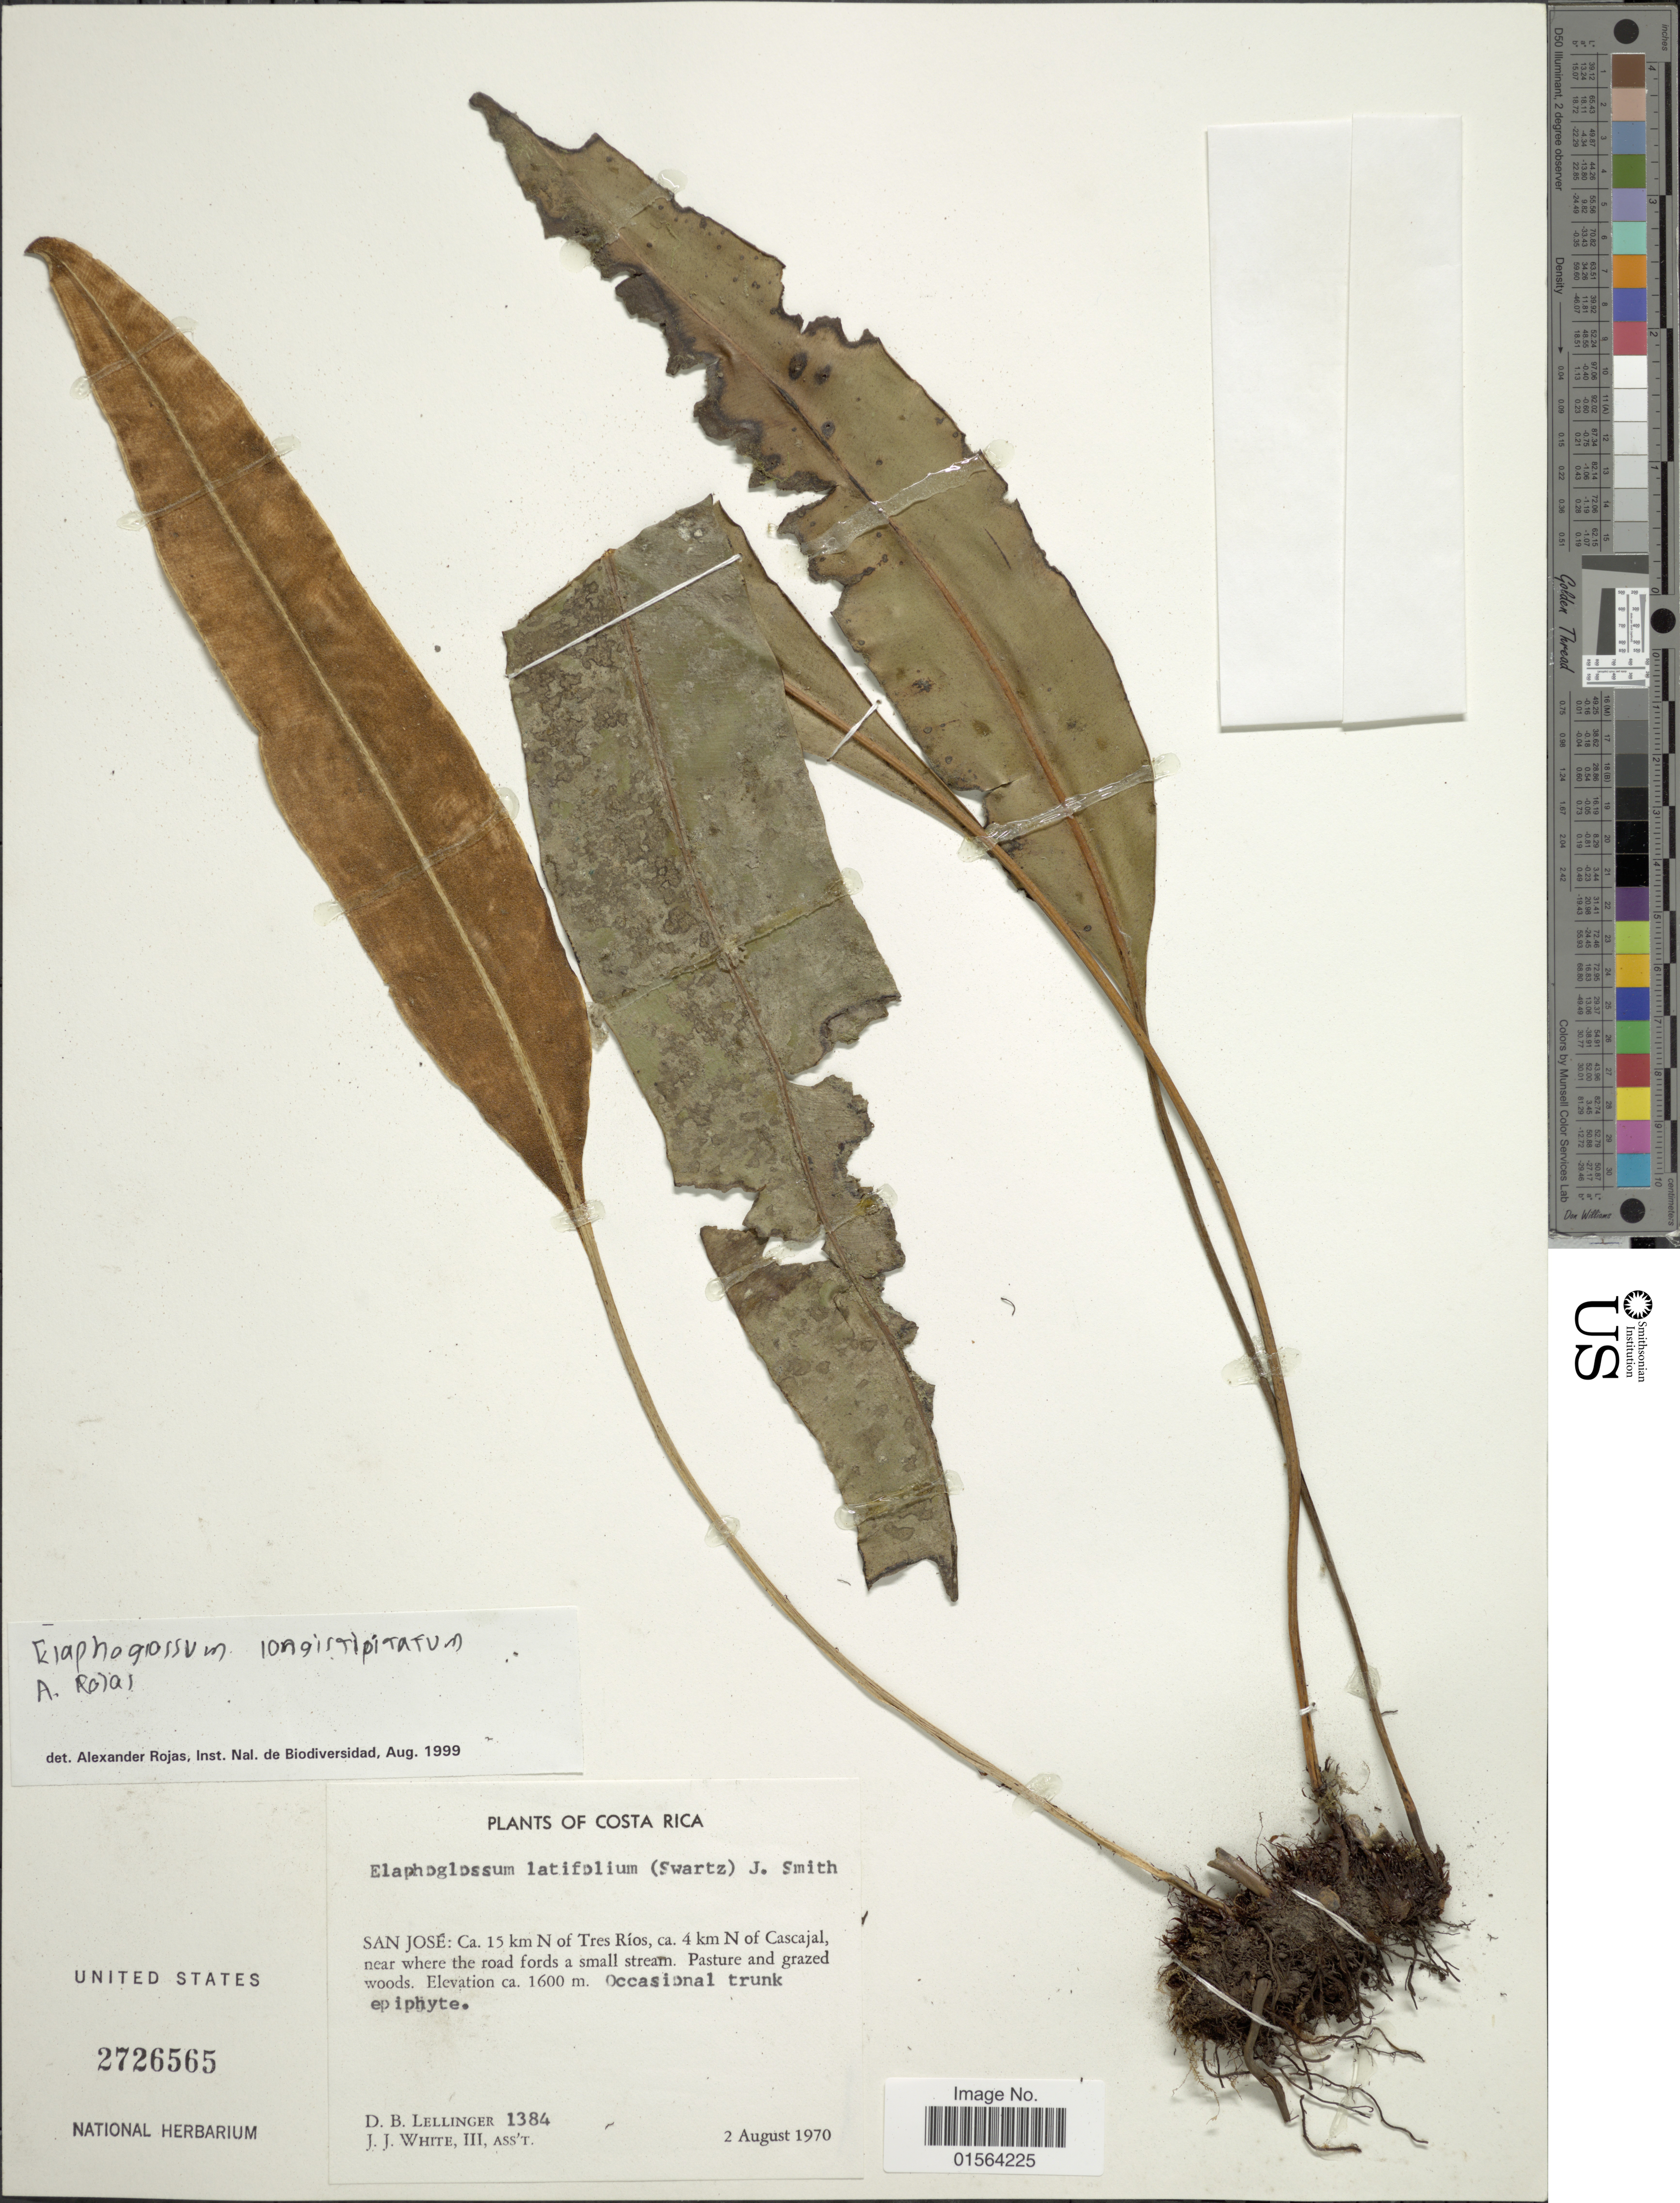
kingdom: Plantae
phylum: Tracheophyta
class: Polypodiopsida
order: Polypodiales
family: Dryopteridaceae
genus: Elaphoglossum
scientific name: Elaphoglossum latifolium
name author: (Sw.) J. Sm.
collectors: D. B. Lellinger & J. J. White III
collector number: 1384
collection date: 1970-08-02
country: Costa Rica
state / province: San José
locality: San Jose: Ca 15 km N of Tres Rios, ca 4 km N of Cascajal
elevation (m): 1600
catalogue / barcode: US 2726565